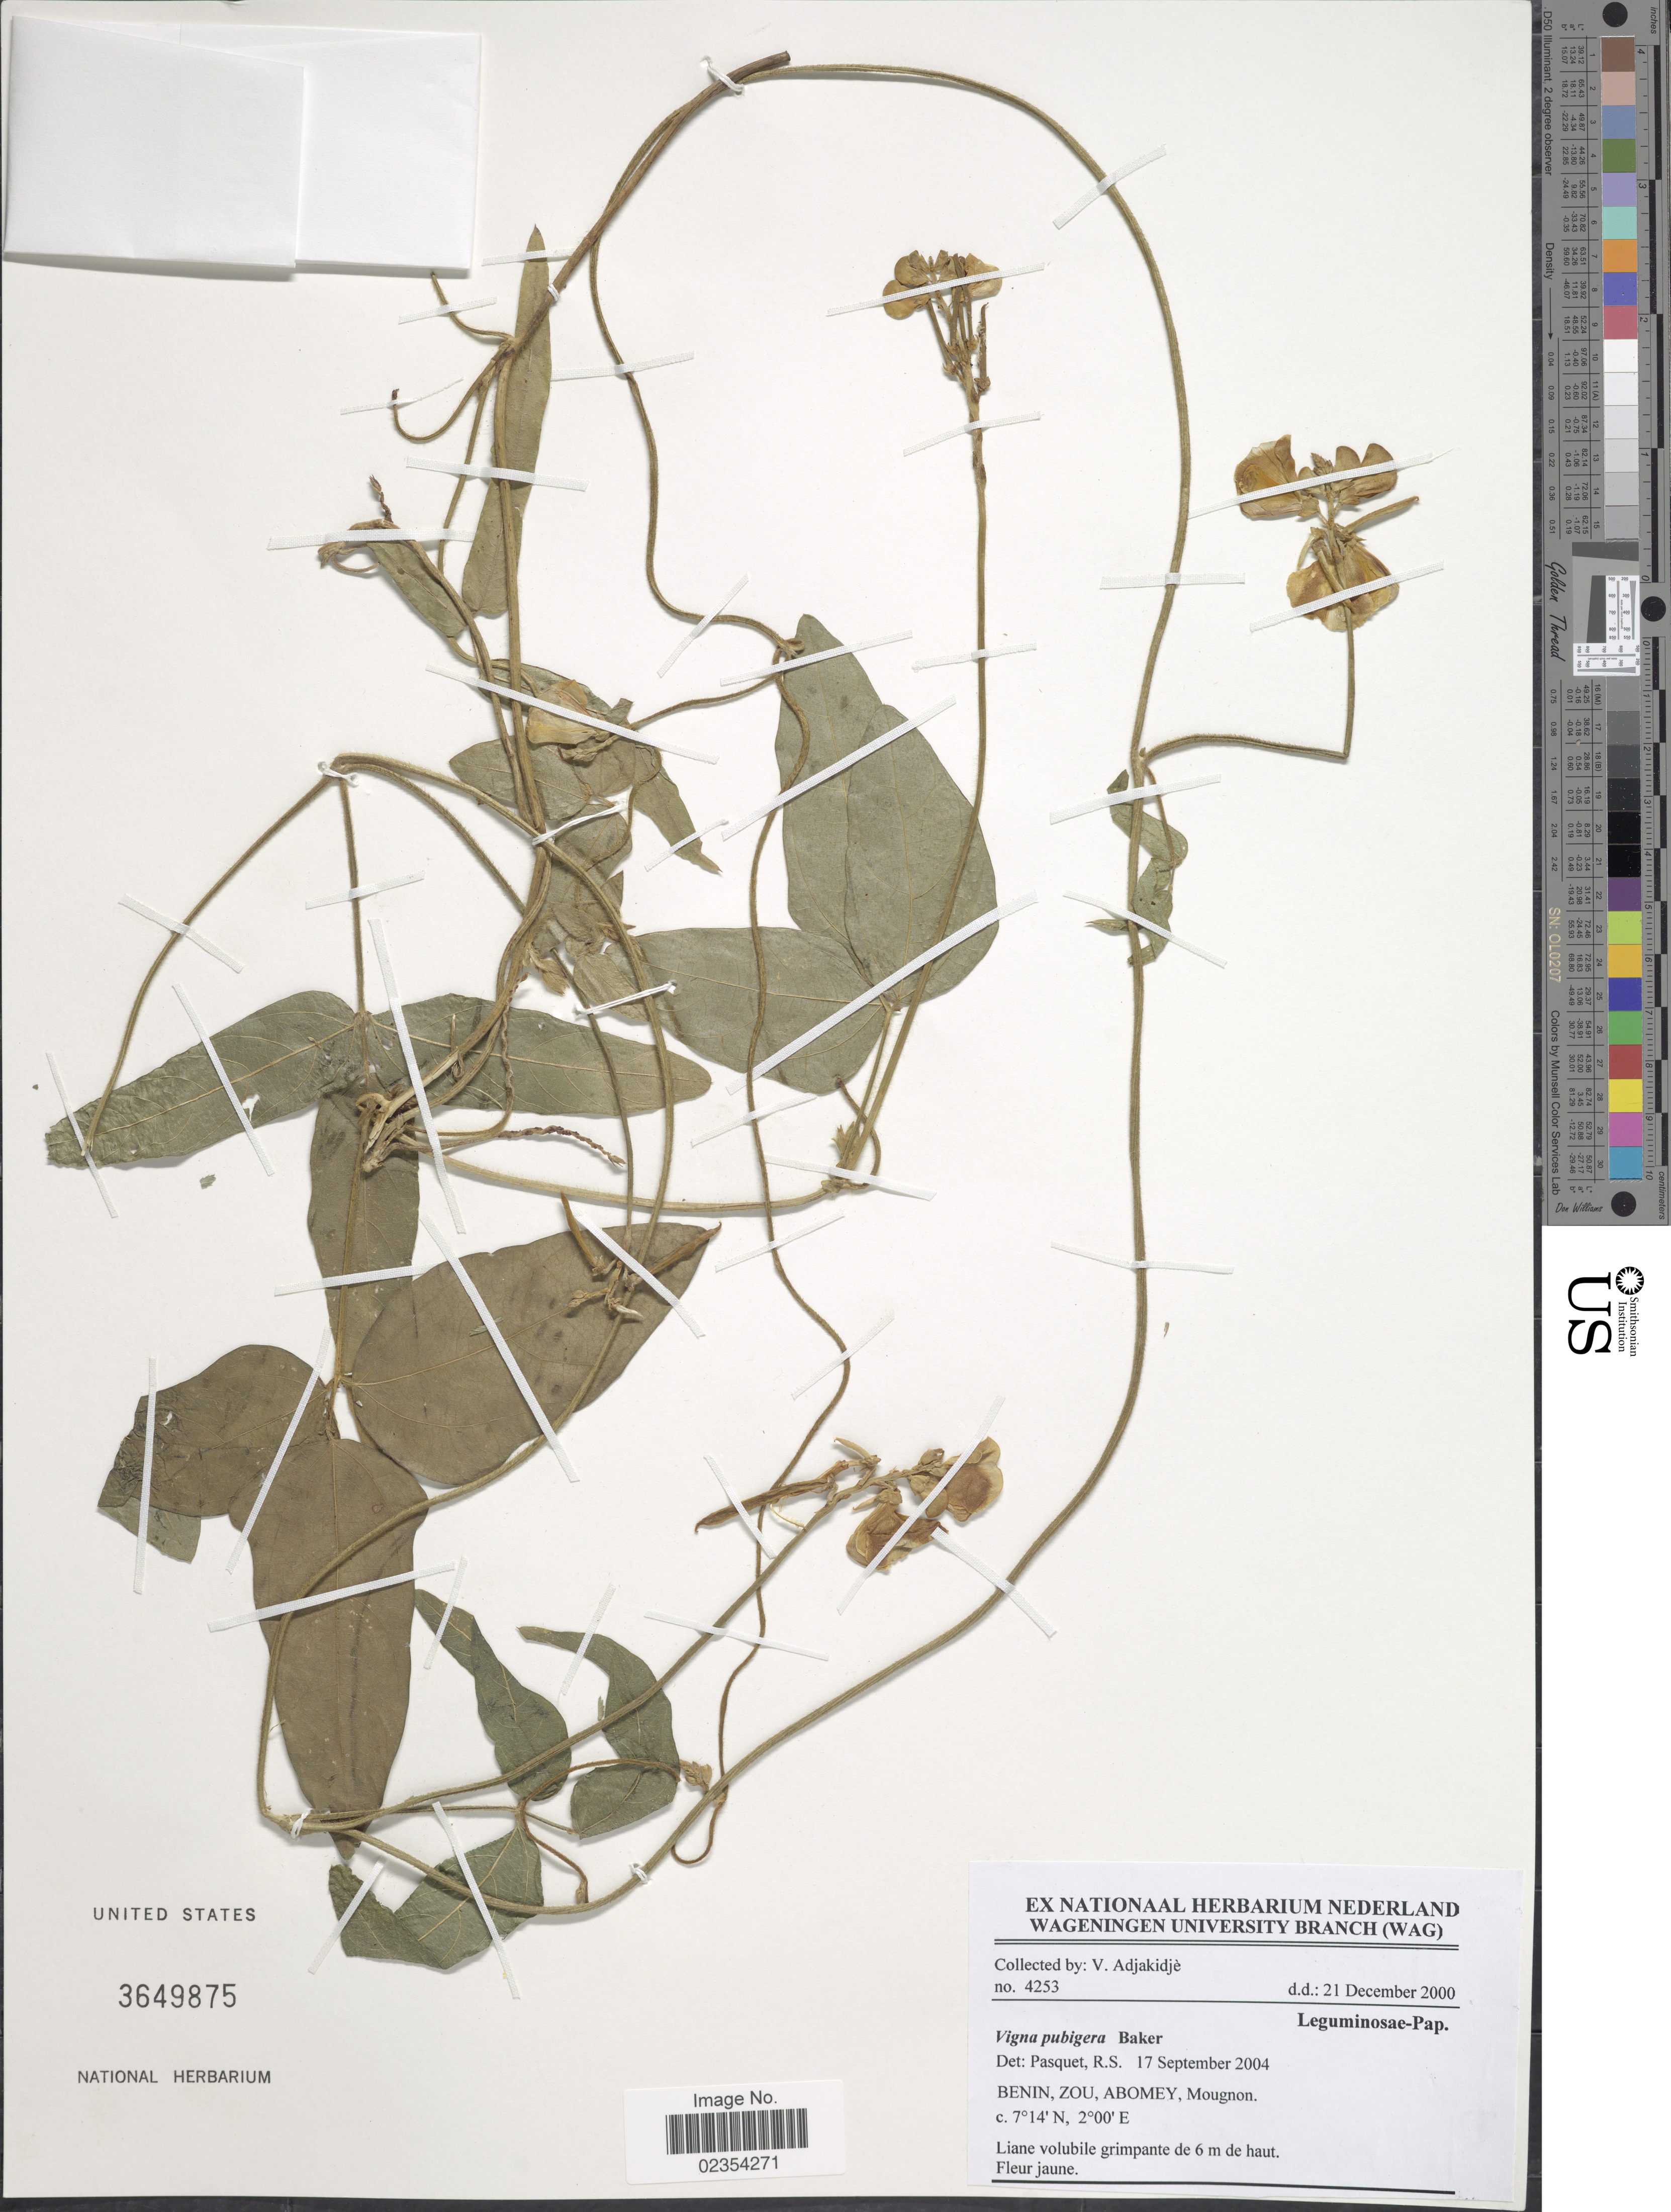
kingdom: Plantae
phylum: Tracheophyta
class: Magnoliopsida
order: Fabales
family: Fabaceae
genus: Vigna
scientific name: Vigna pubigera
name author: Baker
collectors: V. Adjakidjè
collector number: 4253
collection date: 2000-12-21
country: Benin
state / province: Zou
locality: Abomey, Mougnon.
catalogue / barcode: US 3649875